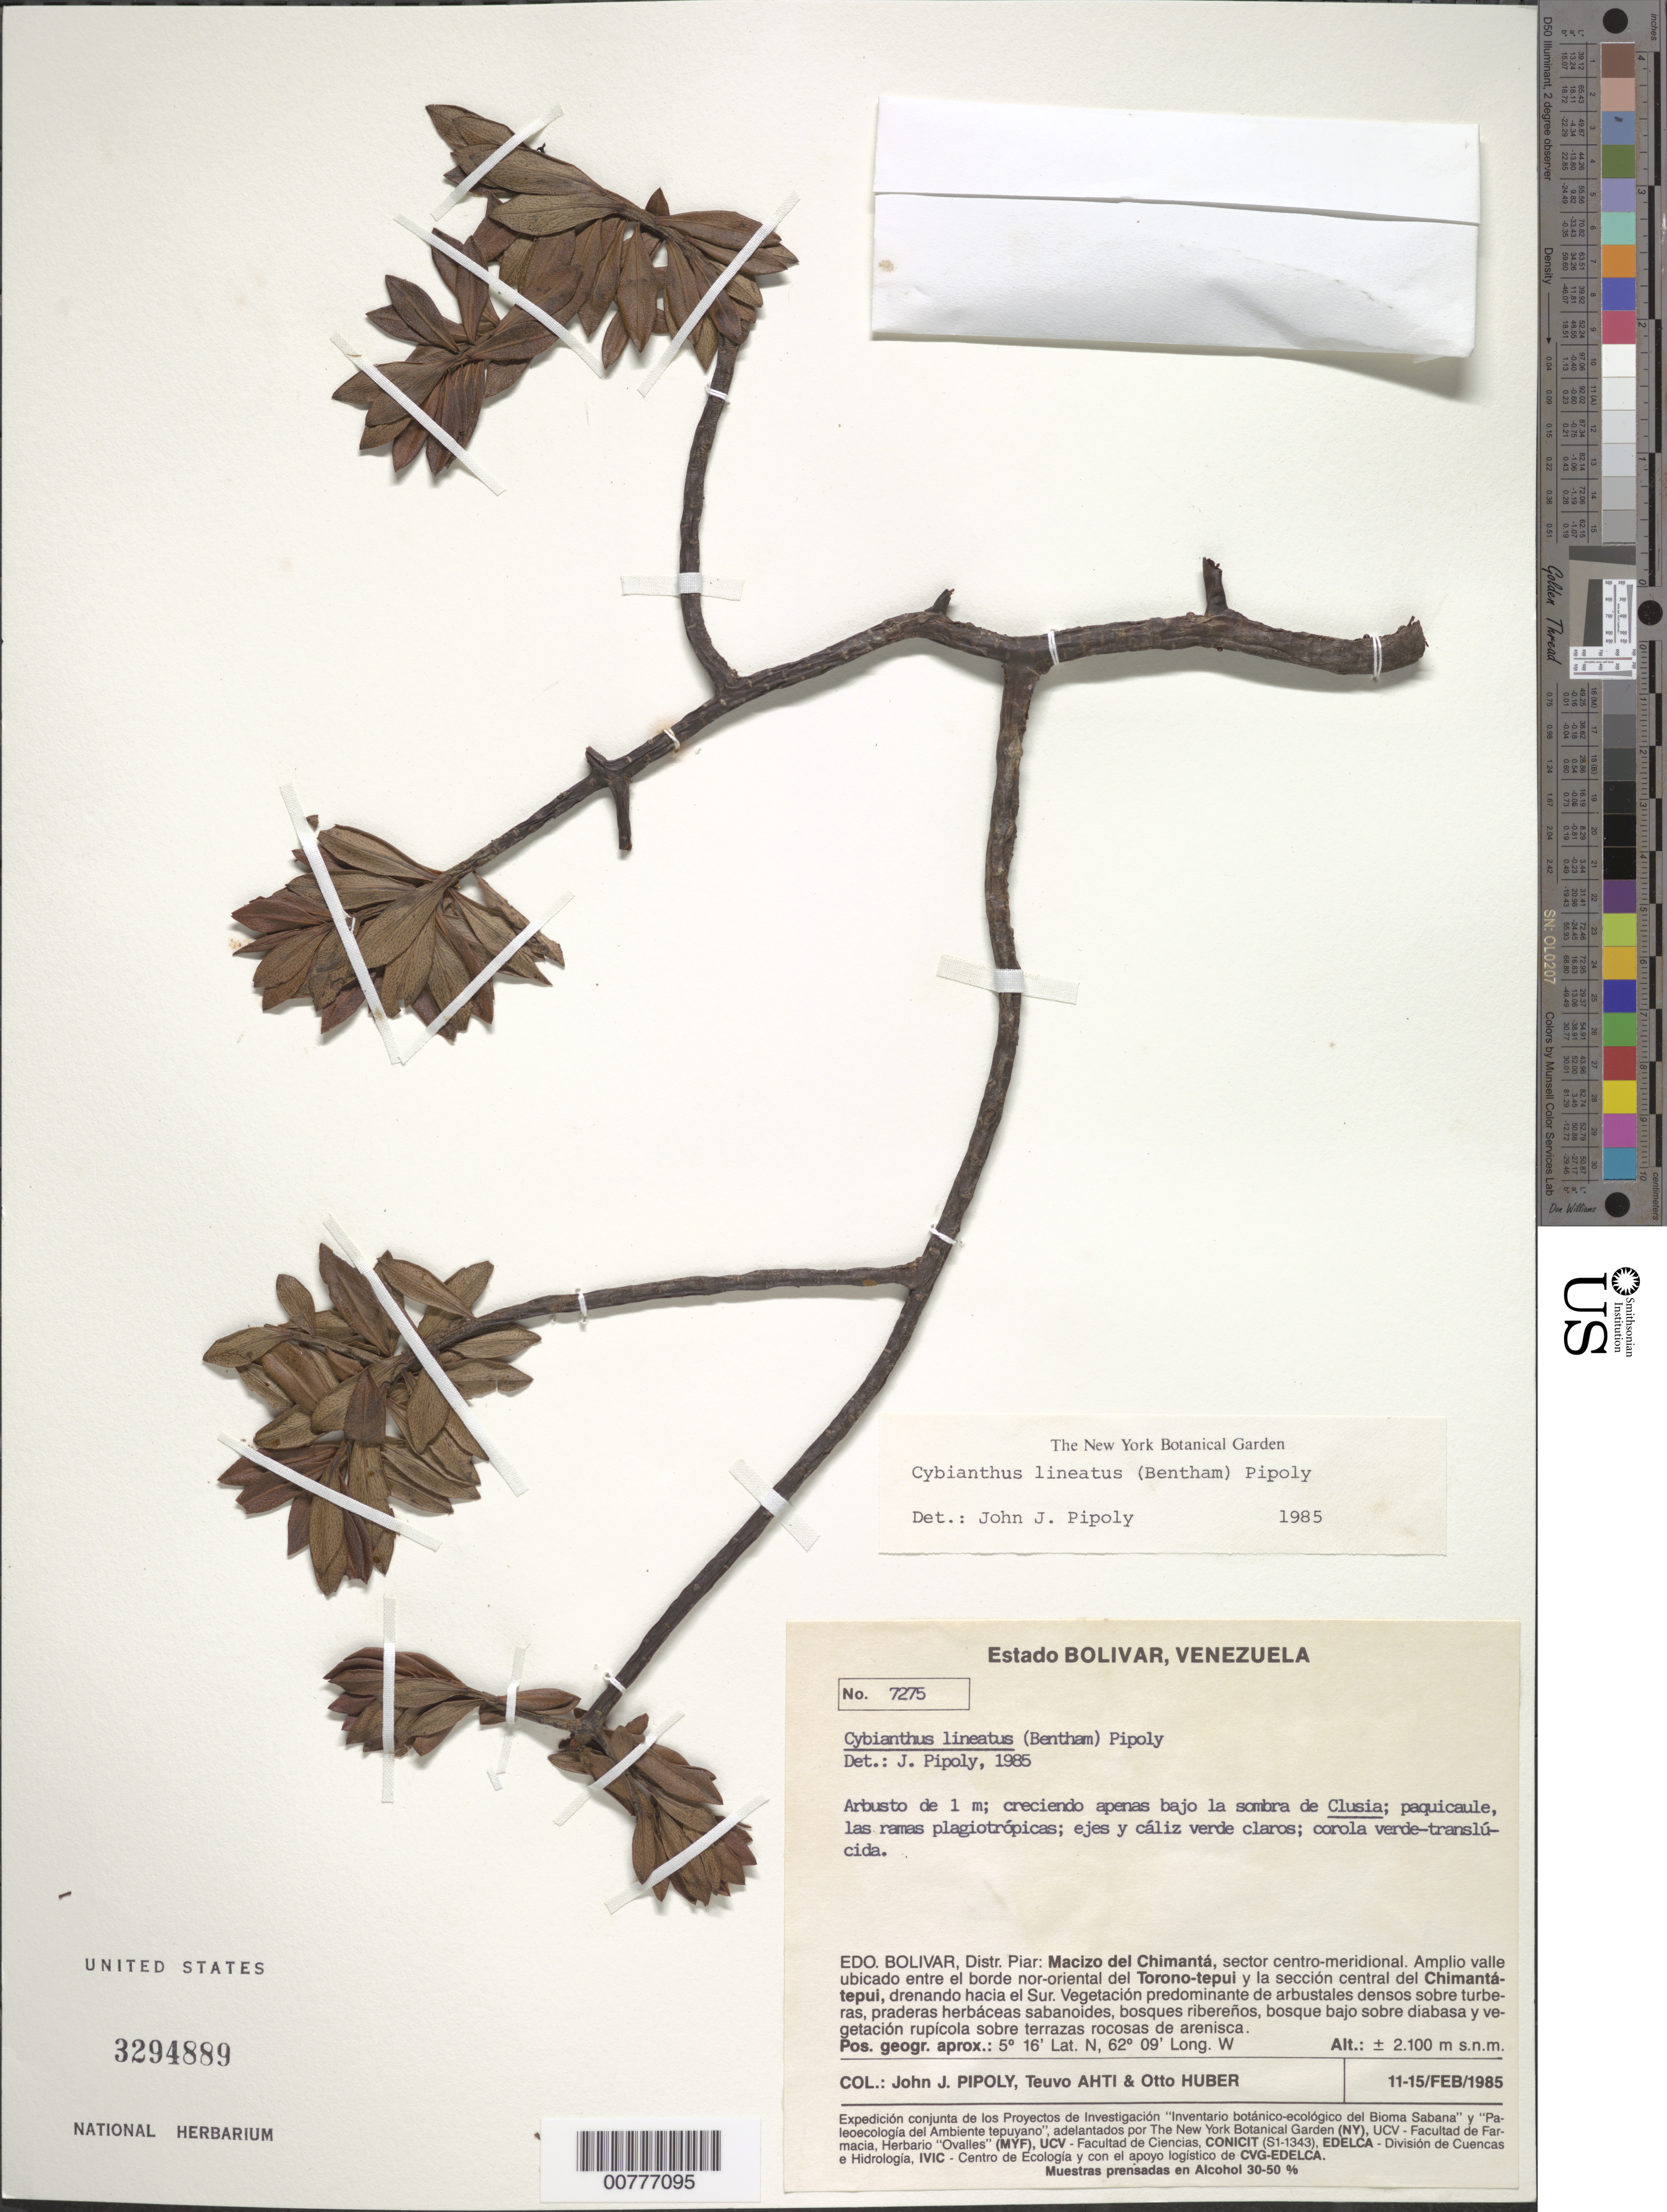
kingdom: Plantae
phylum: Tracheophyta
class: Magnoliopsida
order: Ericales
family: Primulaceae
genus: Cybianthus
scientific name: Cybianthus lineatus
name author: (Benth.) Pipoly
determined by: Pipoly, J. J., III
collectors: J. J. Pipoly, T. T. Ahti & O. Huber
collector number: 7275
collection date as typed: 11-Feb-85 to 15-Feb-85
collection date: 1985-02-11/1985-02-15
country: Venezuela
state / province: Bolívar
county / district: Piar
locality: Macizo del Chimantá, sector centro-meridional; wide valley between the northwest side of the Torono-tepuí and the middle section of the Chimantá-tepuí, draining from the south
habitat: Vegetación predominante de arbustales denso sobre turberas, praderas herbáceas sabanoides, bosques ribereños, bosque bajo sobre diabasa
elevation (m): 2100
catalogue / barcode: US 3294889